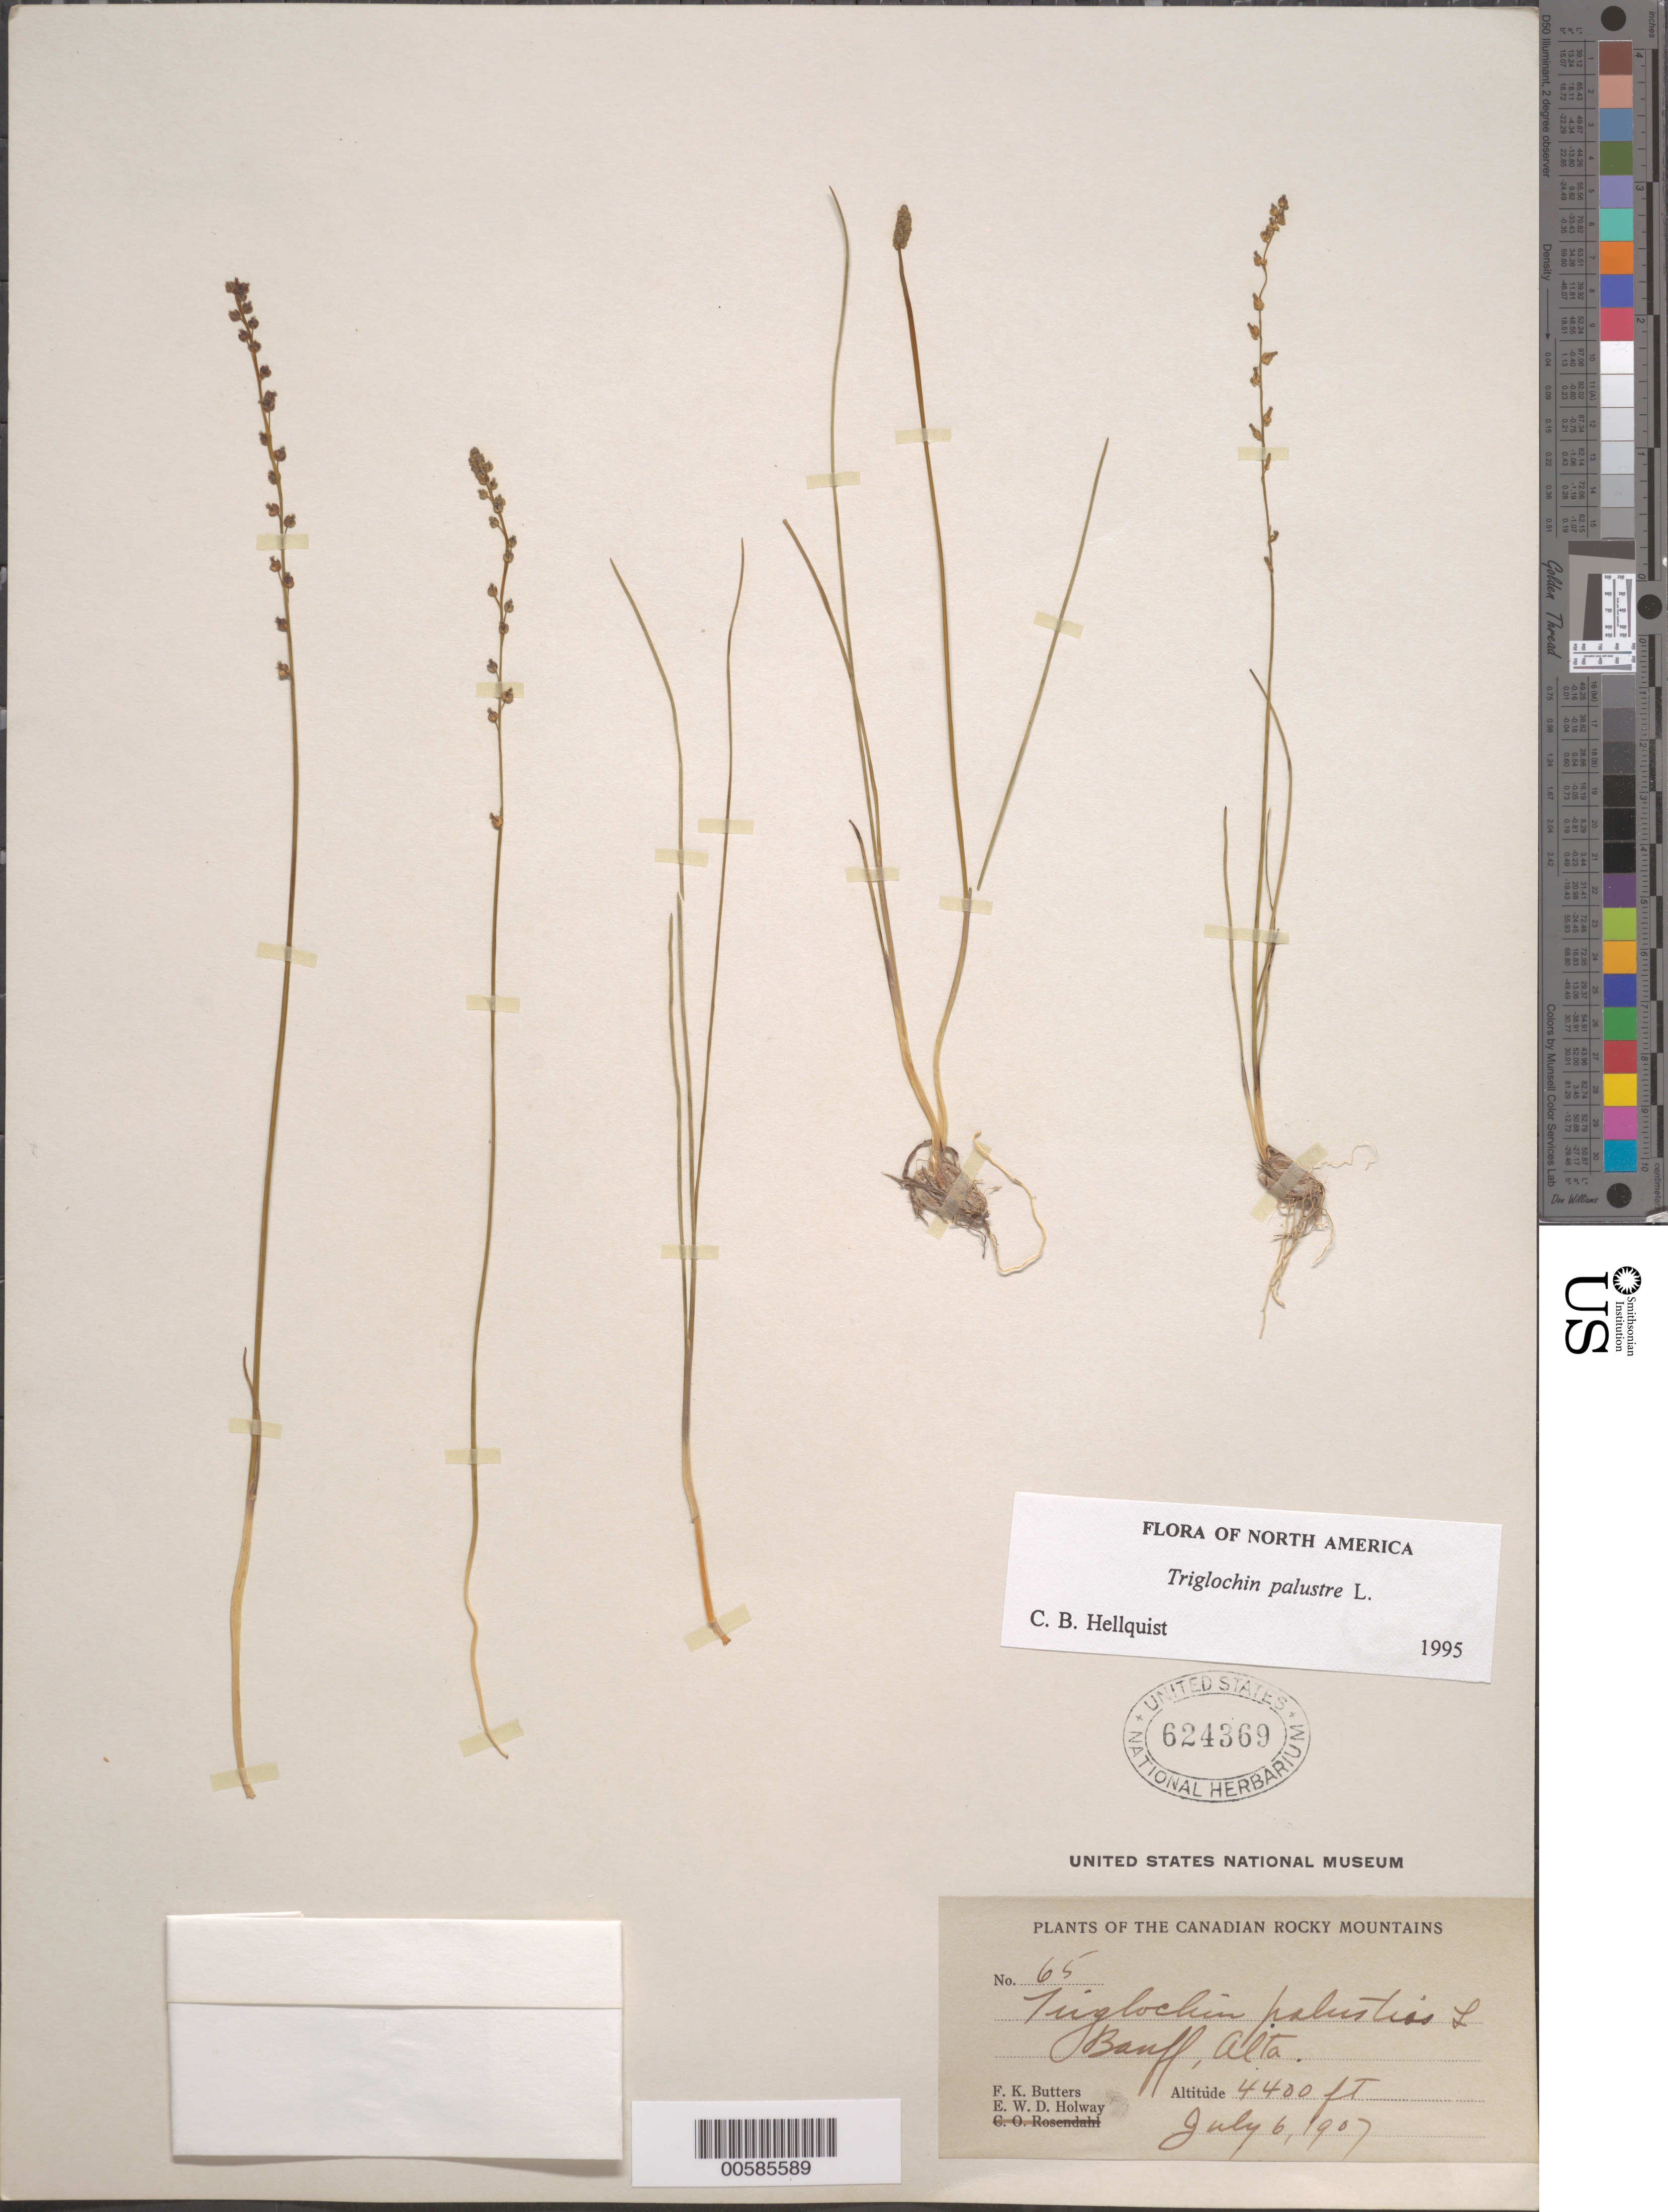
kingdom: Plantae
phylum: Tracheophyta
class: Liliopsida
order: Alismatales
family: Juncaginaceae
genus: Triglochin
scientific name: Triglochin palustris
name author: L.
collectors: F. K. Butters & E. W. D. Holway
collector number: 65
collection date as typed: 06 Jul 1907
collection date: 1907-07-06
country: Canada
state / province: Alberta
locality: Banff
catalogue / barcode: US 624369